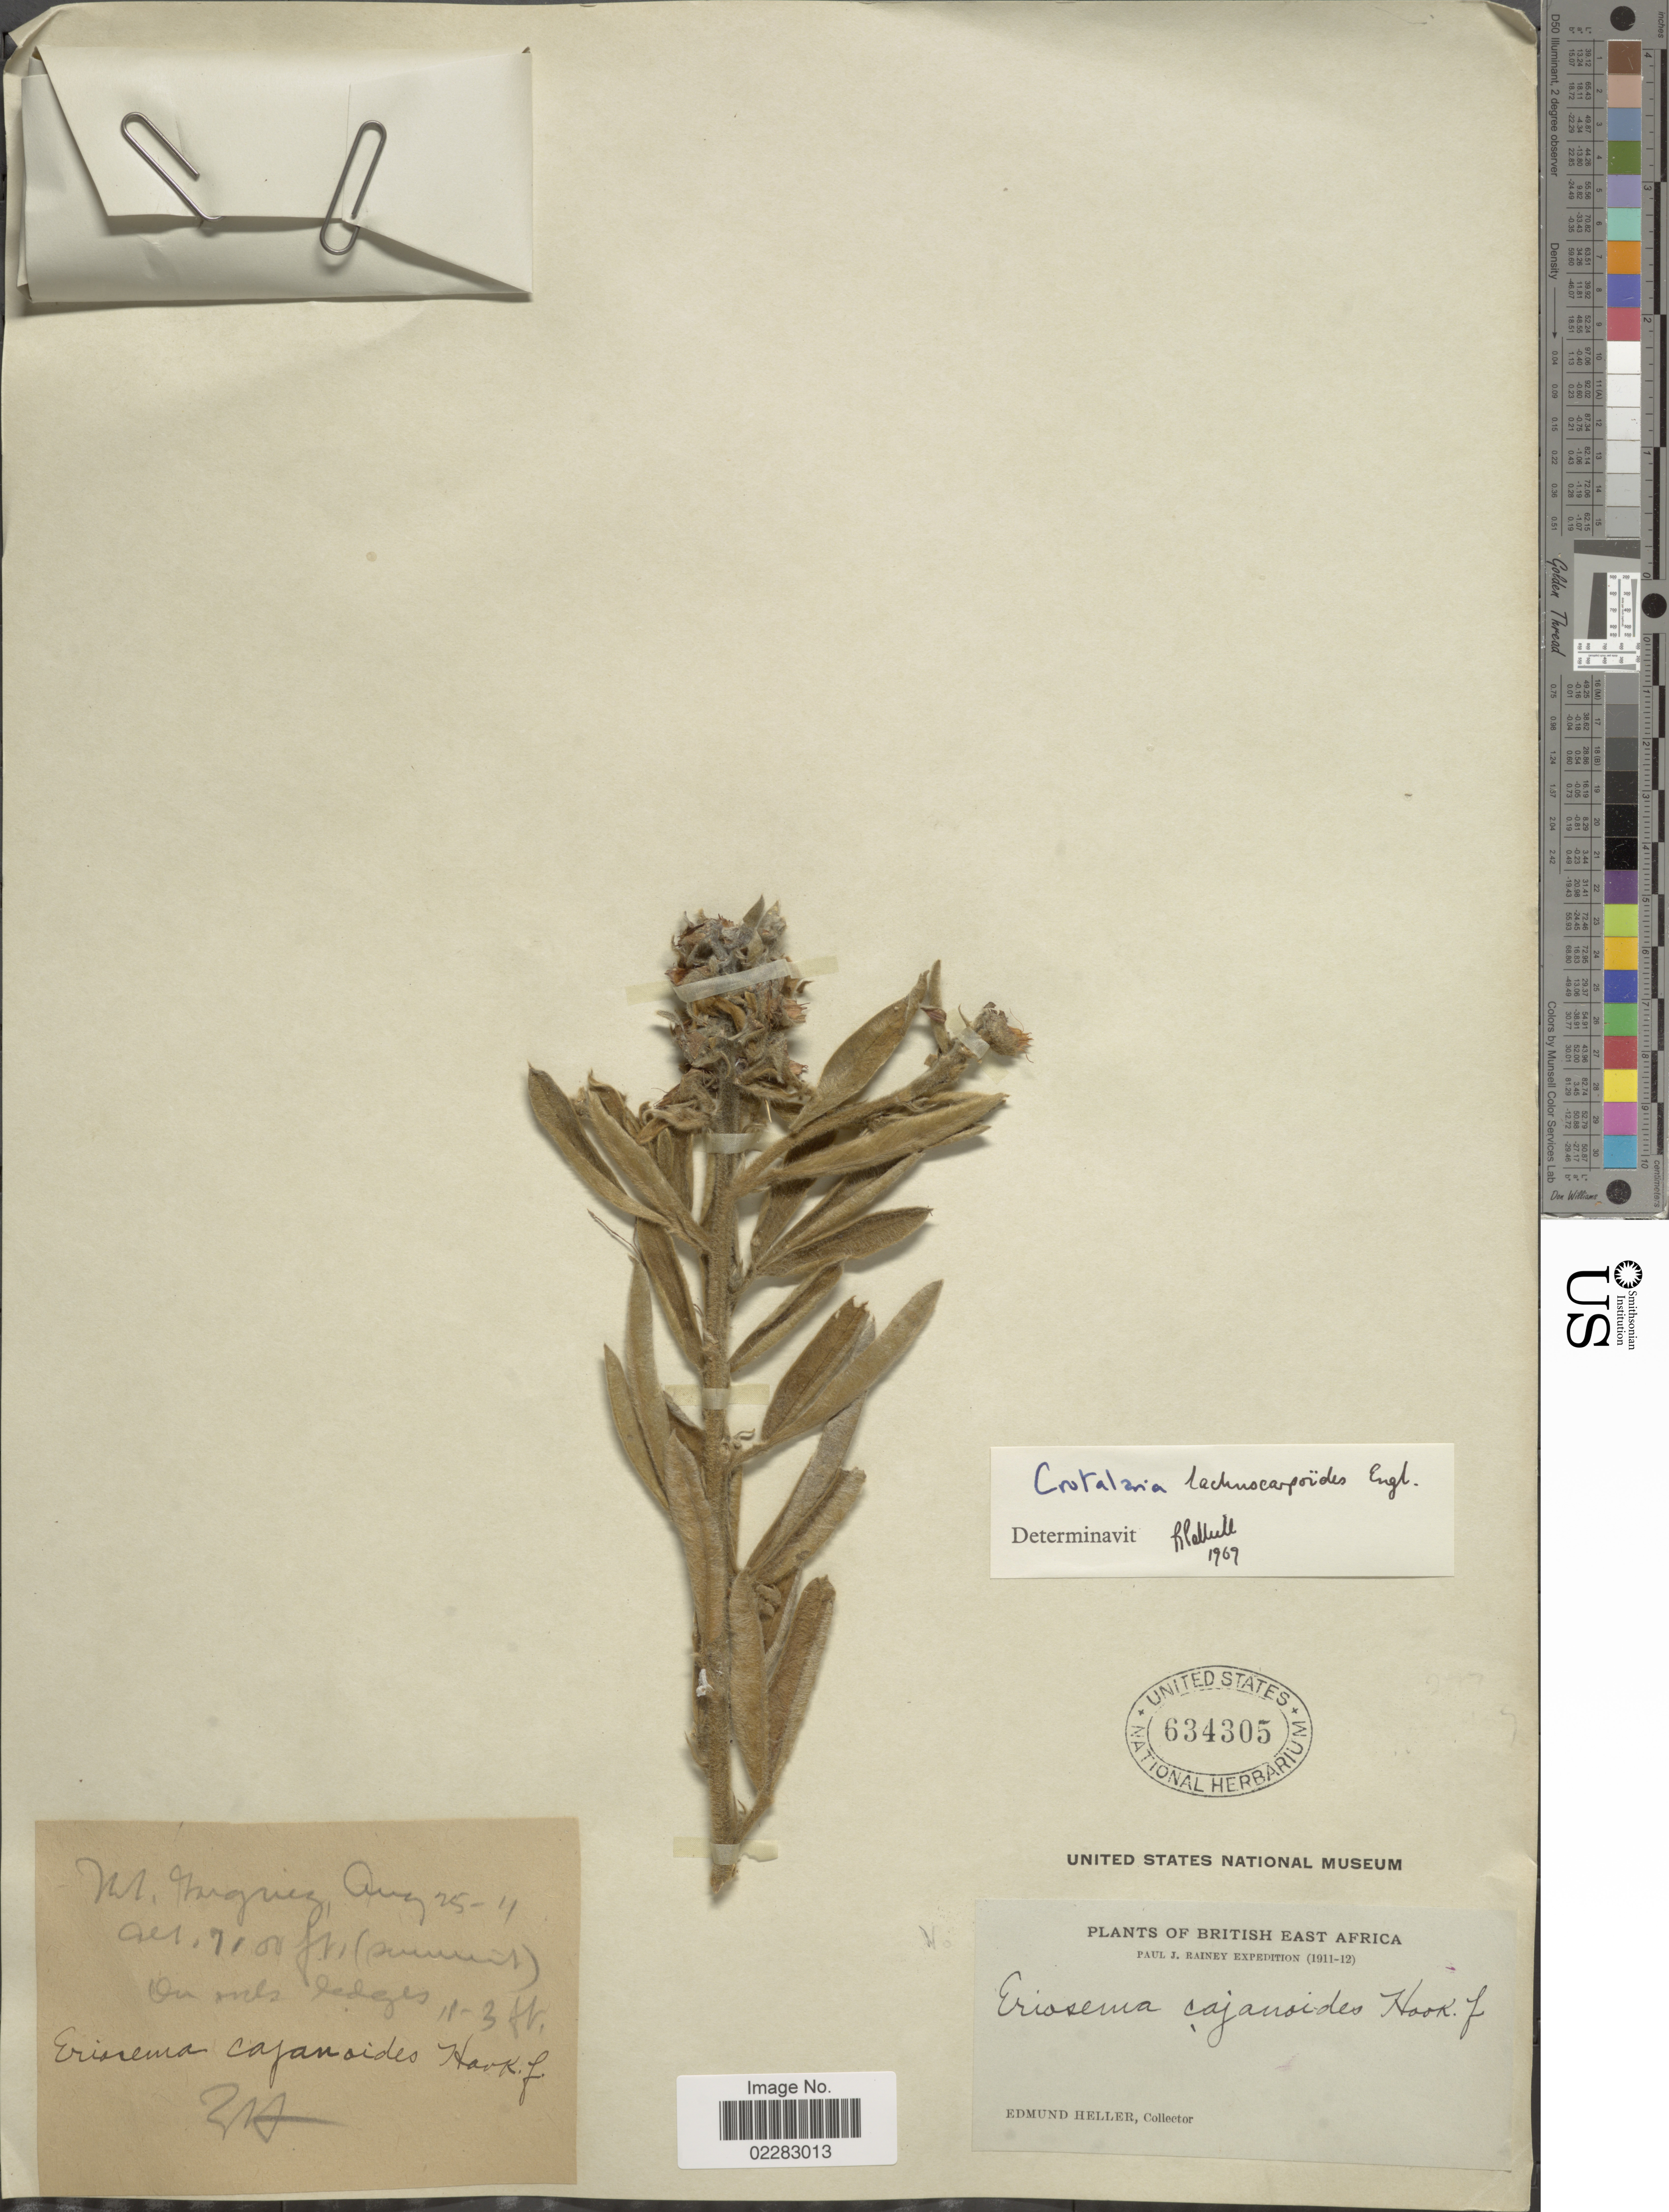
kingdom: Plantae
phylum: Tracheophyta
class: Magnoliopsida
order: Fabales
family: Fabaceae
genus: Crotalaria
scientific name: Crotalaria lachnocarpoides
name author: Engl.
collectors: E. Heller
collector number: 212*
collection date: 1911-08-25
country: Kenya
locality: Mt. Harguiz [interpreted], (summit) on mts. ledges, British East Africa.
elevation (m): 2164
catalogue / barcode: US 634305